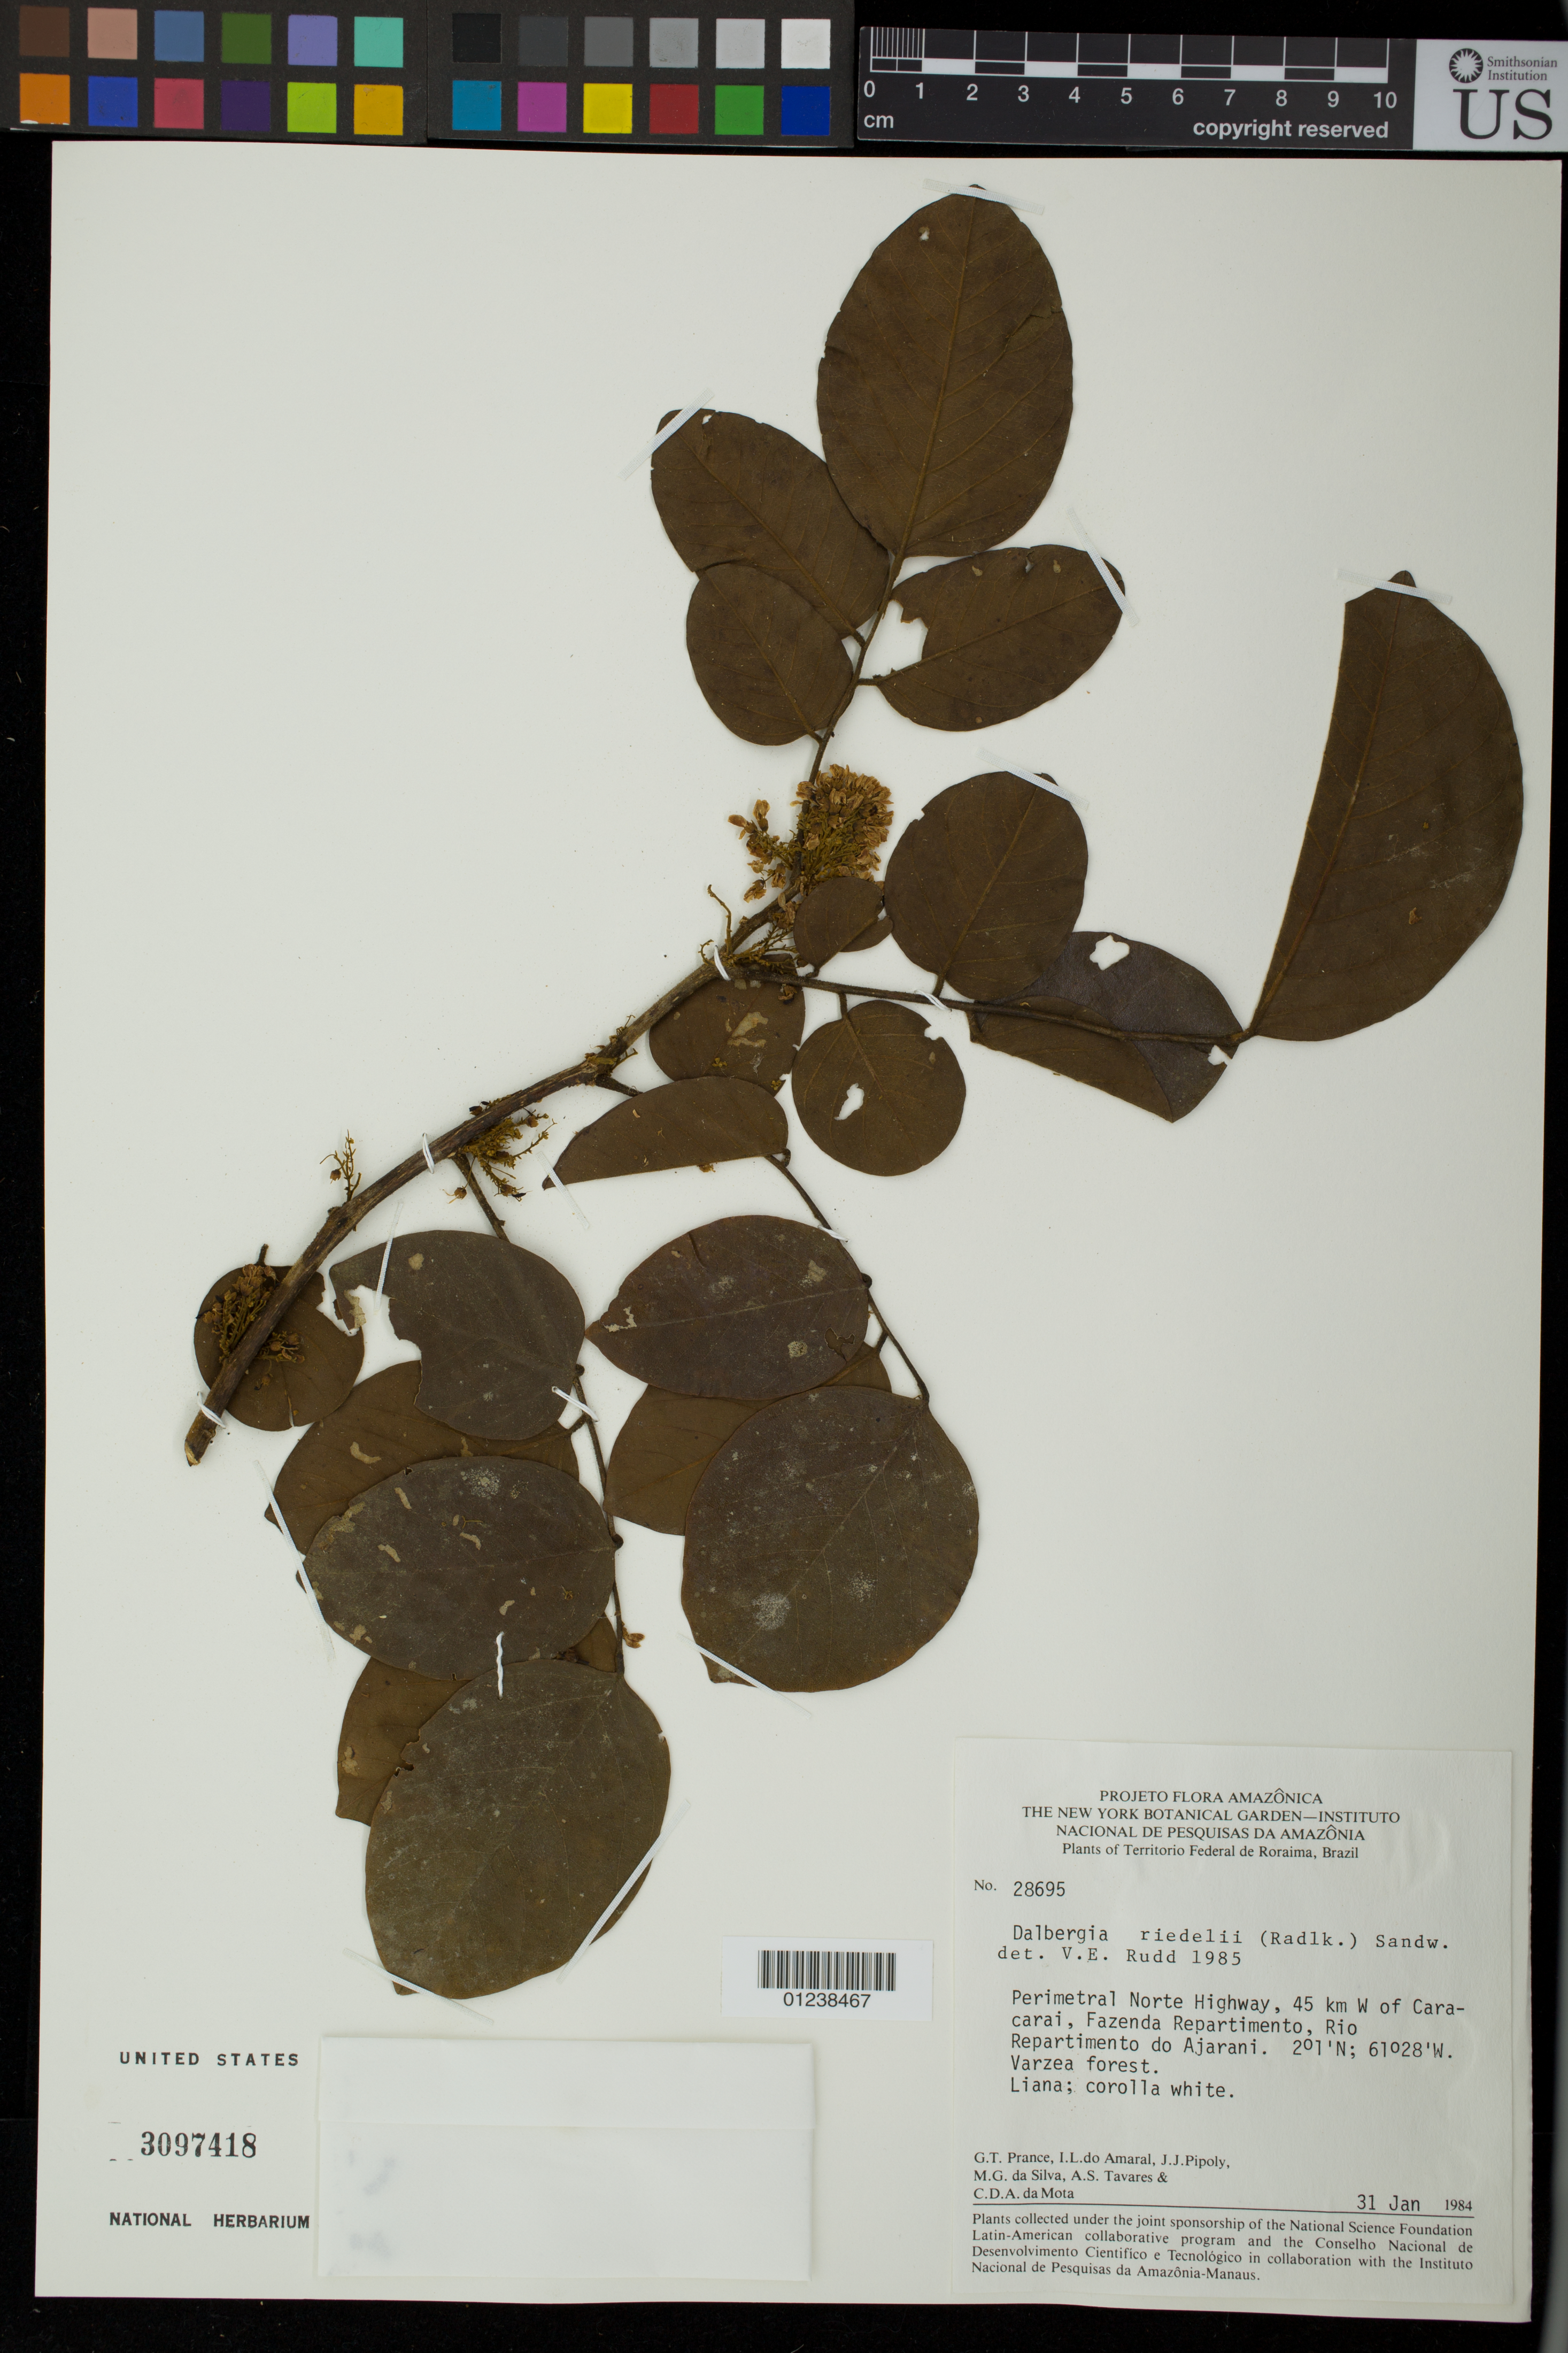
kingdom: Plantae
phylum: Tracheophyta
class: Magnoliopsida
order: Fabales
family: Fabaceae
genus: Dalbergia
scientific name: Dalbergia riedelii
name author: (Benth.) Sandwith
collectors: G. T. Prance, I. L. Amaral, J. J. Pipoly, M. G. Silva, A. S. Tavares & C. D. A. Mota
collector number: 28695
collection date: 1984-01-31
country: Brazil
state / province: Roraima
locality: Perimetral Norte Highway, 45 km W of Caracari, Fazenda Repartimento, Rio Repartimento do Ajarani.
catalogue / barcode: US 3097418